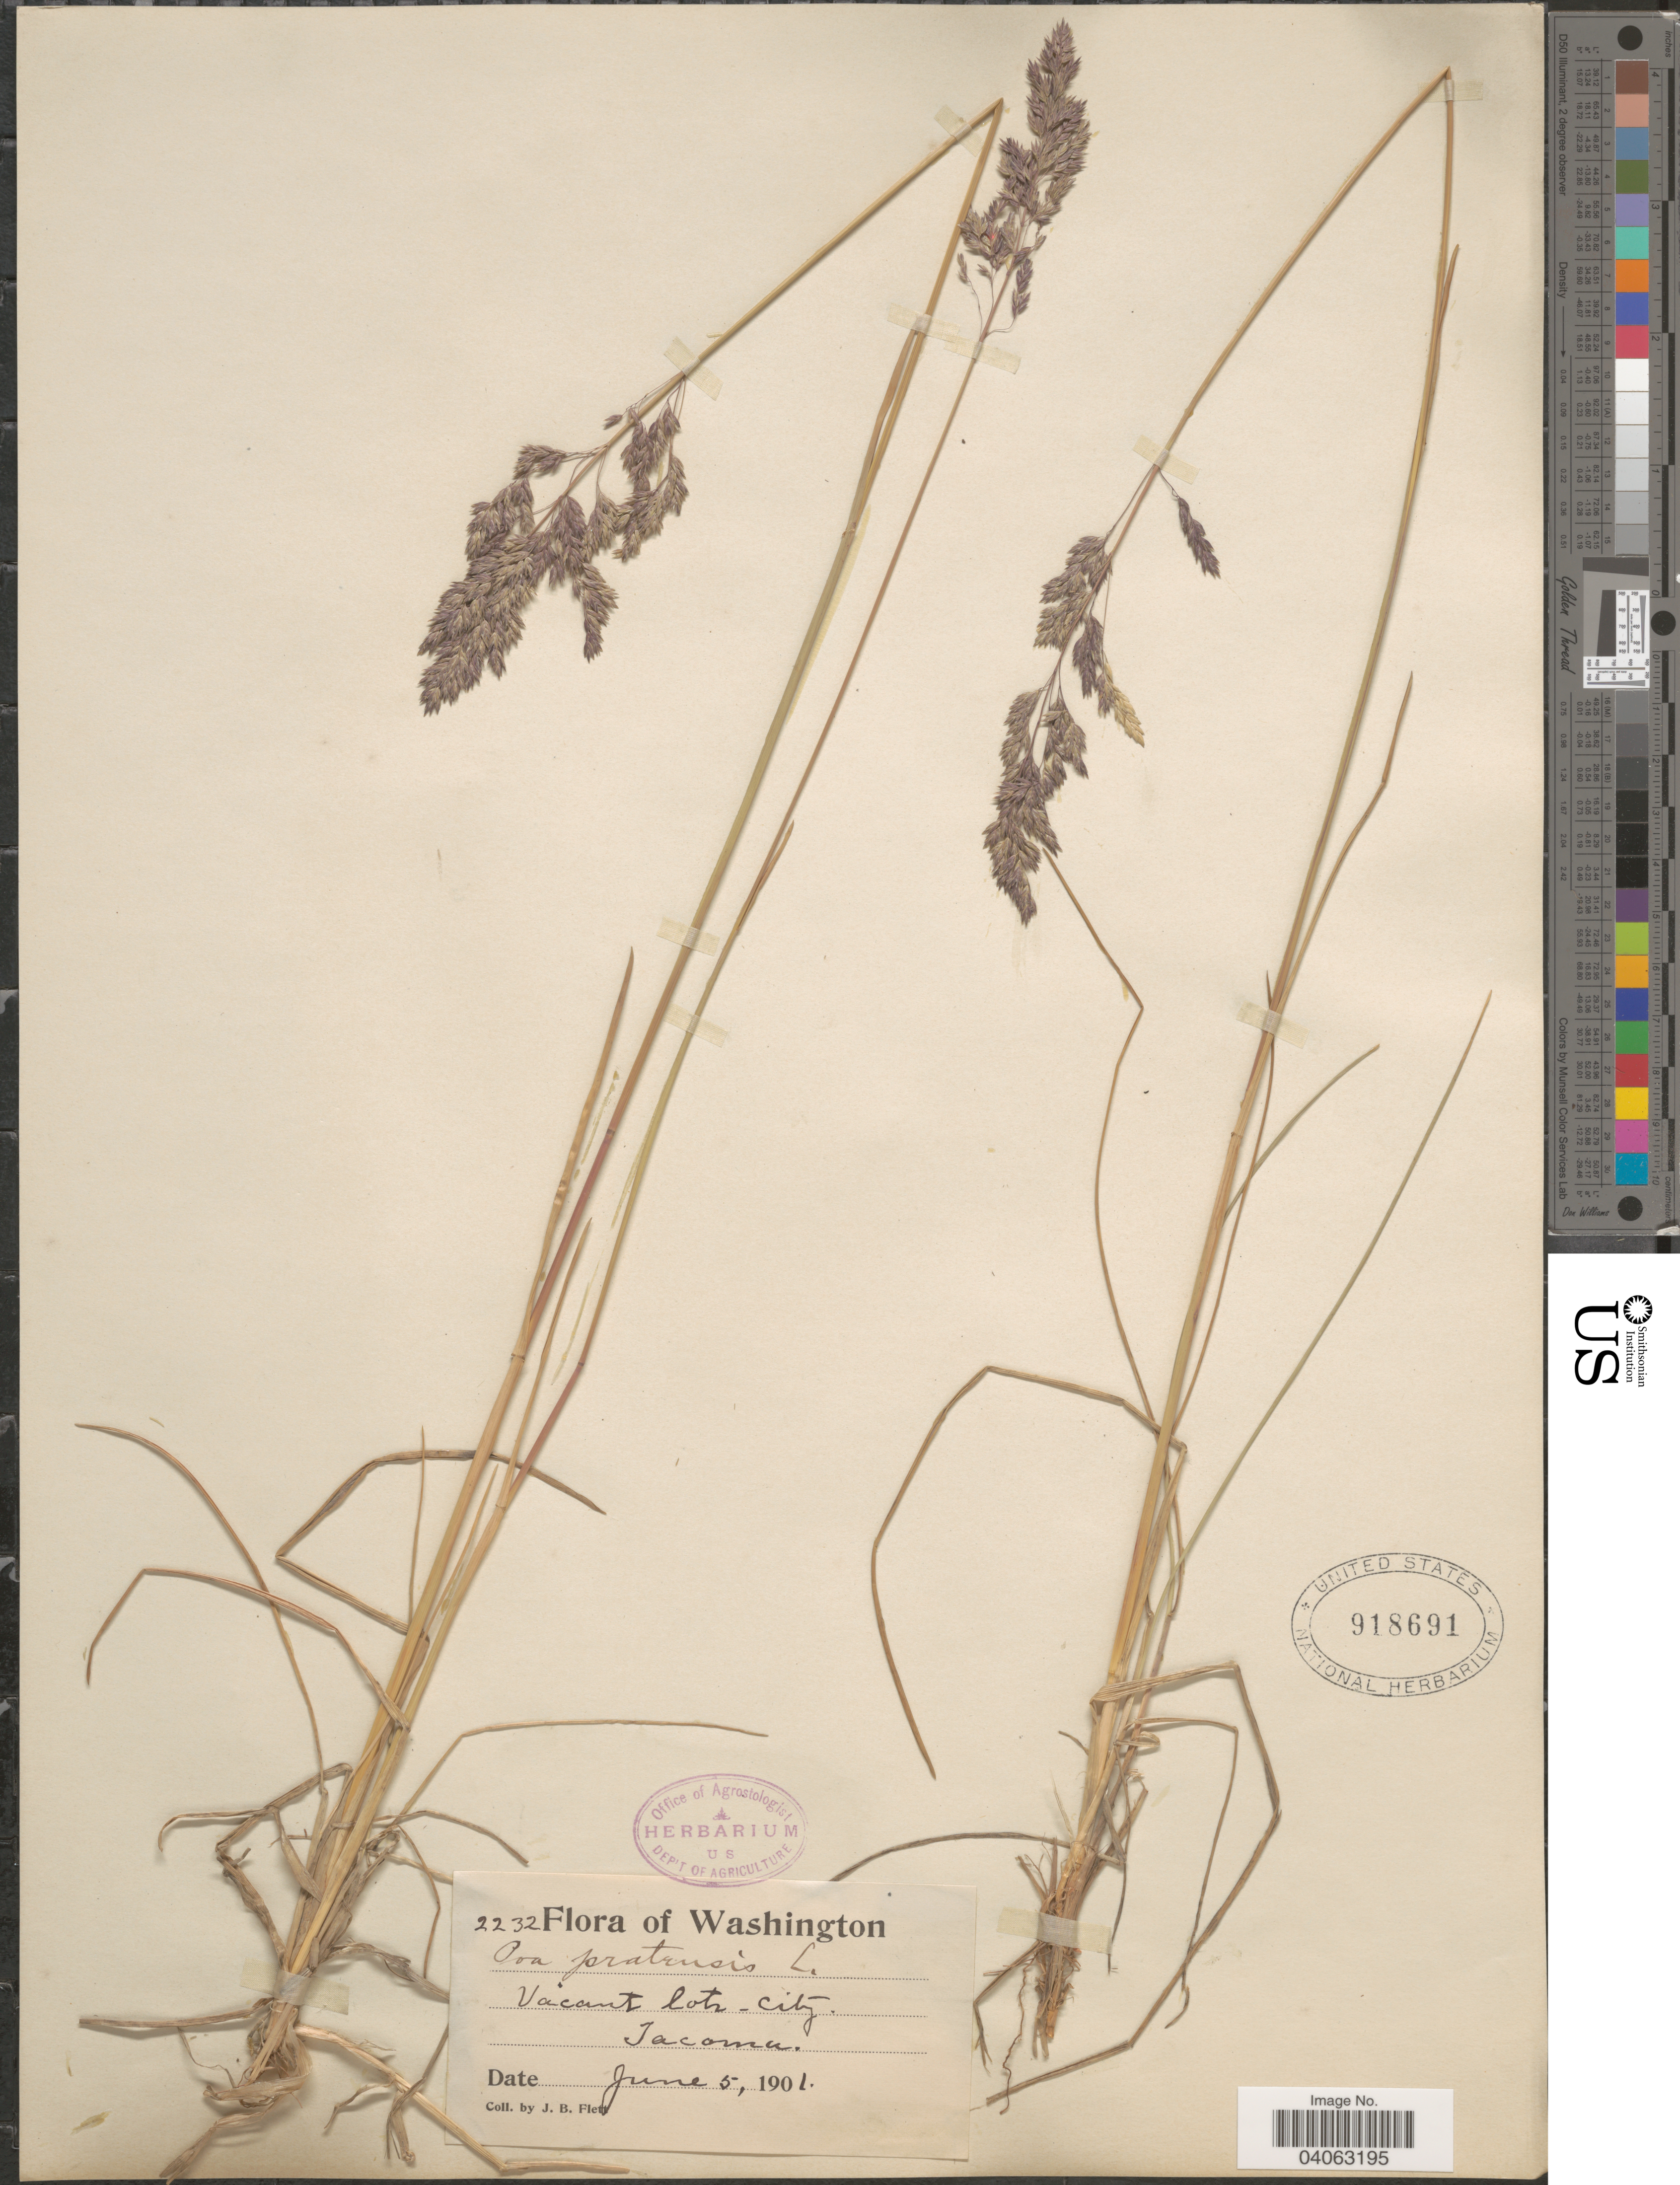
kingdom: Plantae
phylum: Tracheophyta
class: Liliopsida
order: Poales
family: Poaceae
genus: Poa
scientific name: Poa pratensis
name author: L.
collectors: J. Flett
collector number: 2232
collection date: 1901-06-05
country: United States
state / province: Washington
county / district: Pierce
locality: Vacant lots - city. Tacoma.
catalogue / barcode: US 918691